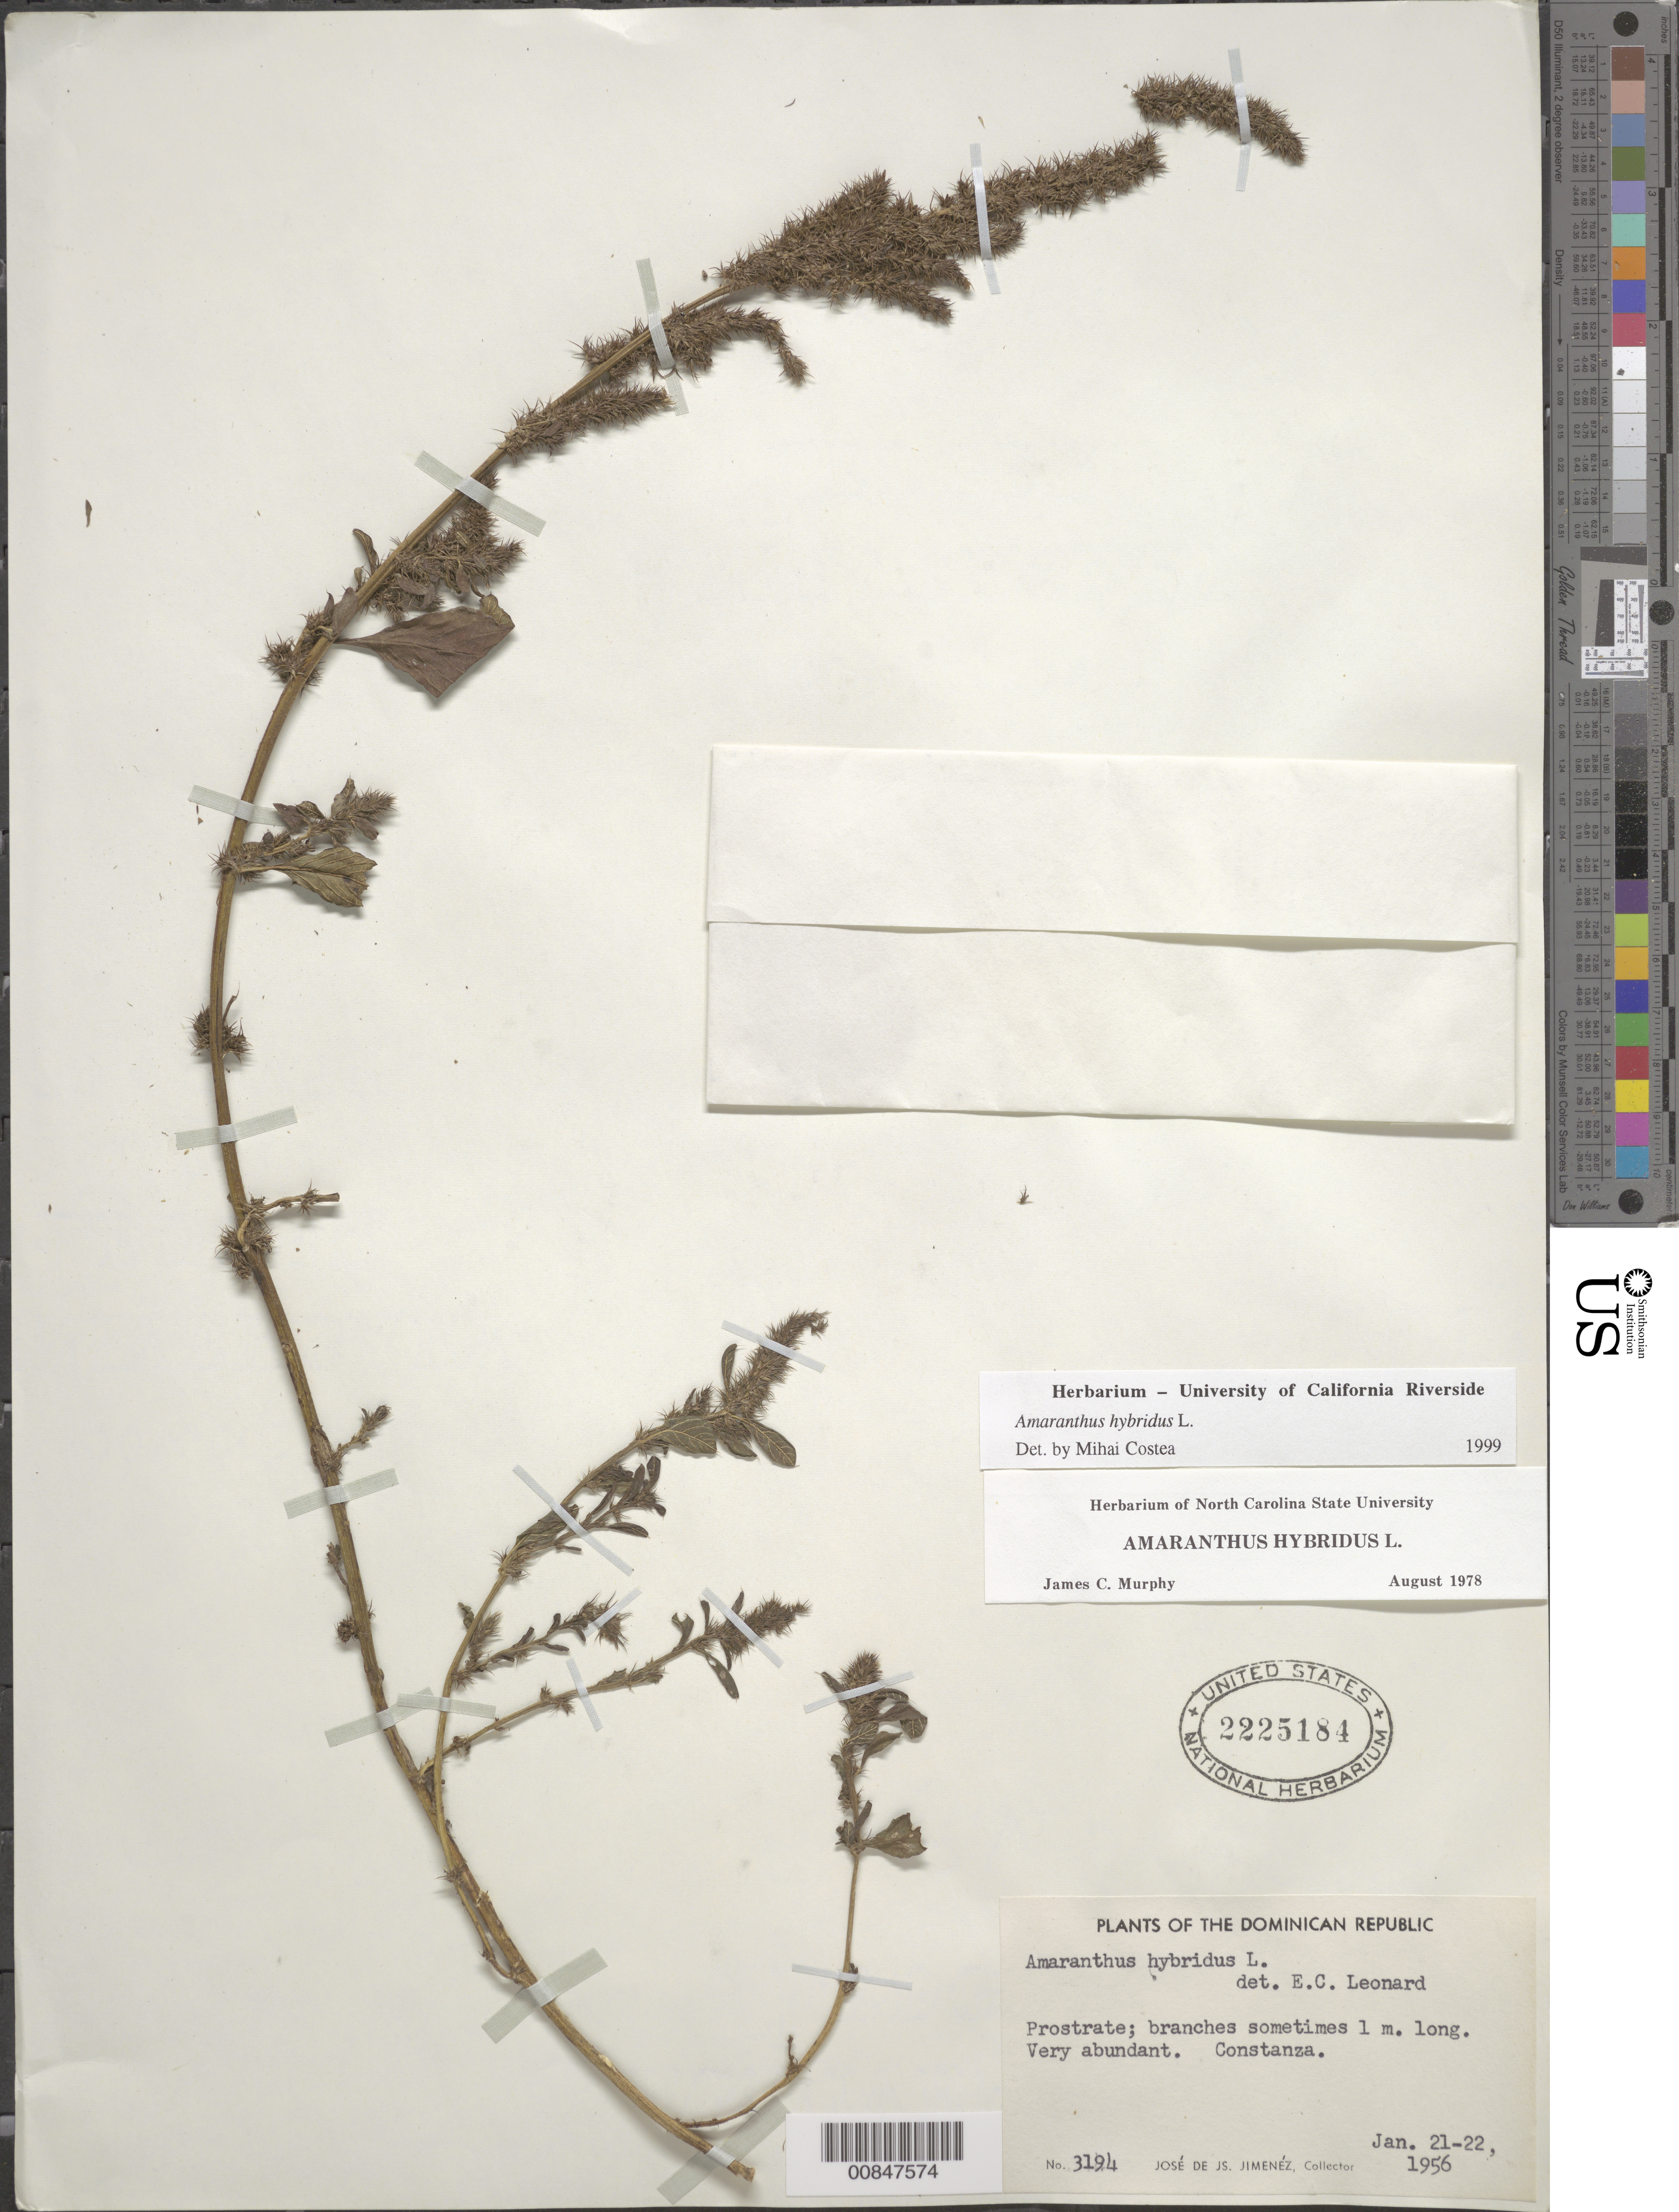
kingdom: Plantae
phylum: Tracheophyta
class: Magnoliopsida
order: Caryophyllales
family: Amaranthaceae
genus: Amaranthus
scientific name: Amaranthus hybridus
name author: L.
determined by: Costea, M., (UCR), University of California - Riverside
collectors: J. J. Jiménez Almonte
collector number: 3194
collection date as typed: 21 Jan 1956 to 22 Jan 1956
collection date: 1956-01-21/1956-01-22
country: Dominican Republic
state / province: La Vega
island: Hispaniola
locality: Constanza.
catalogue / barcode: US 2225184